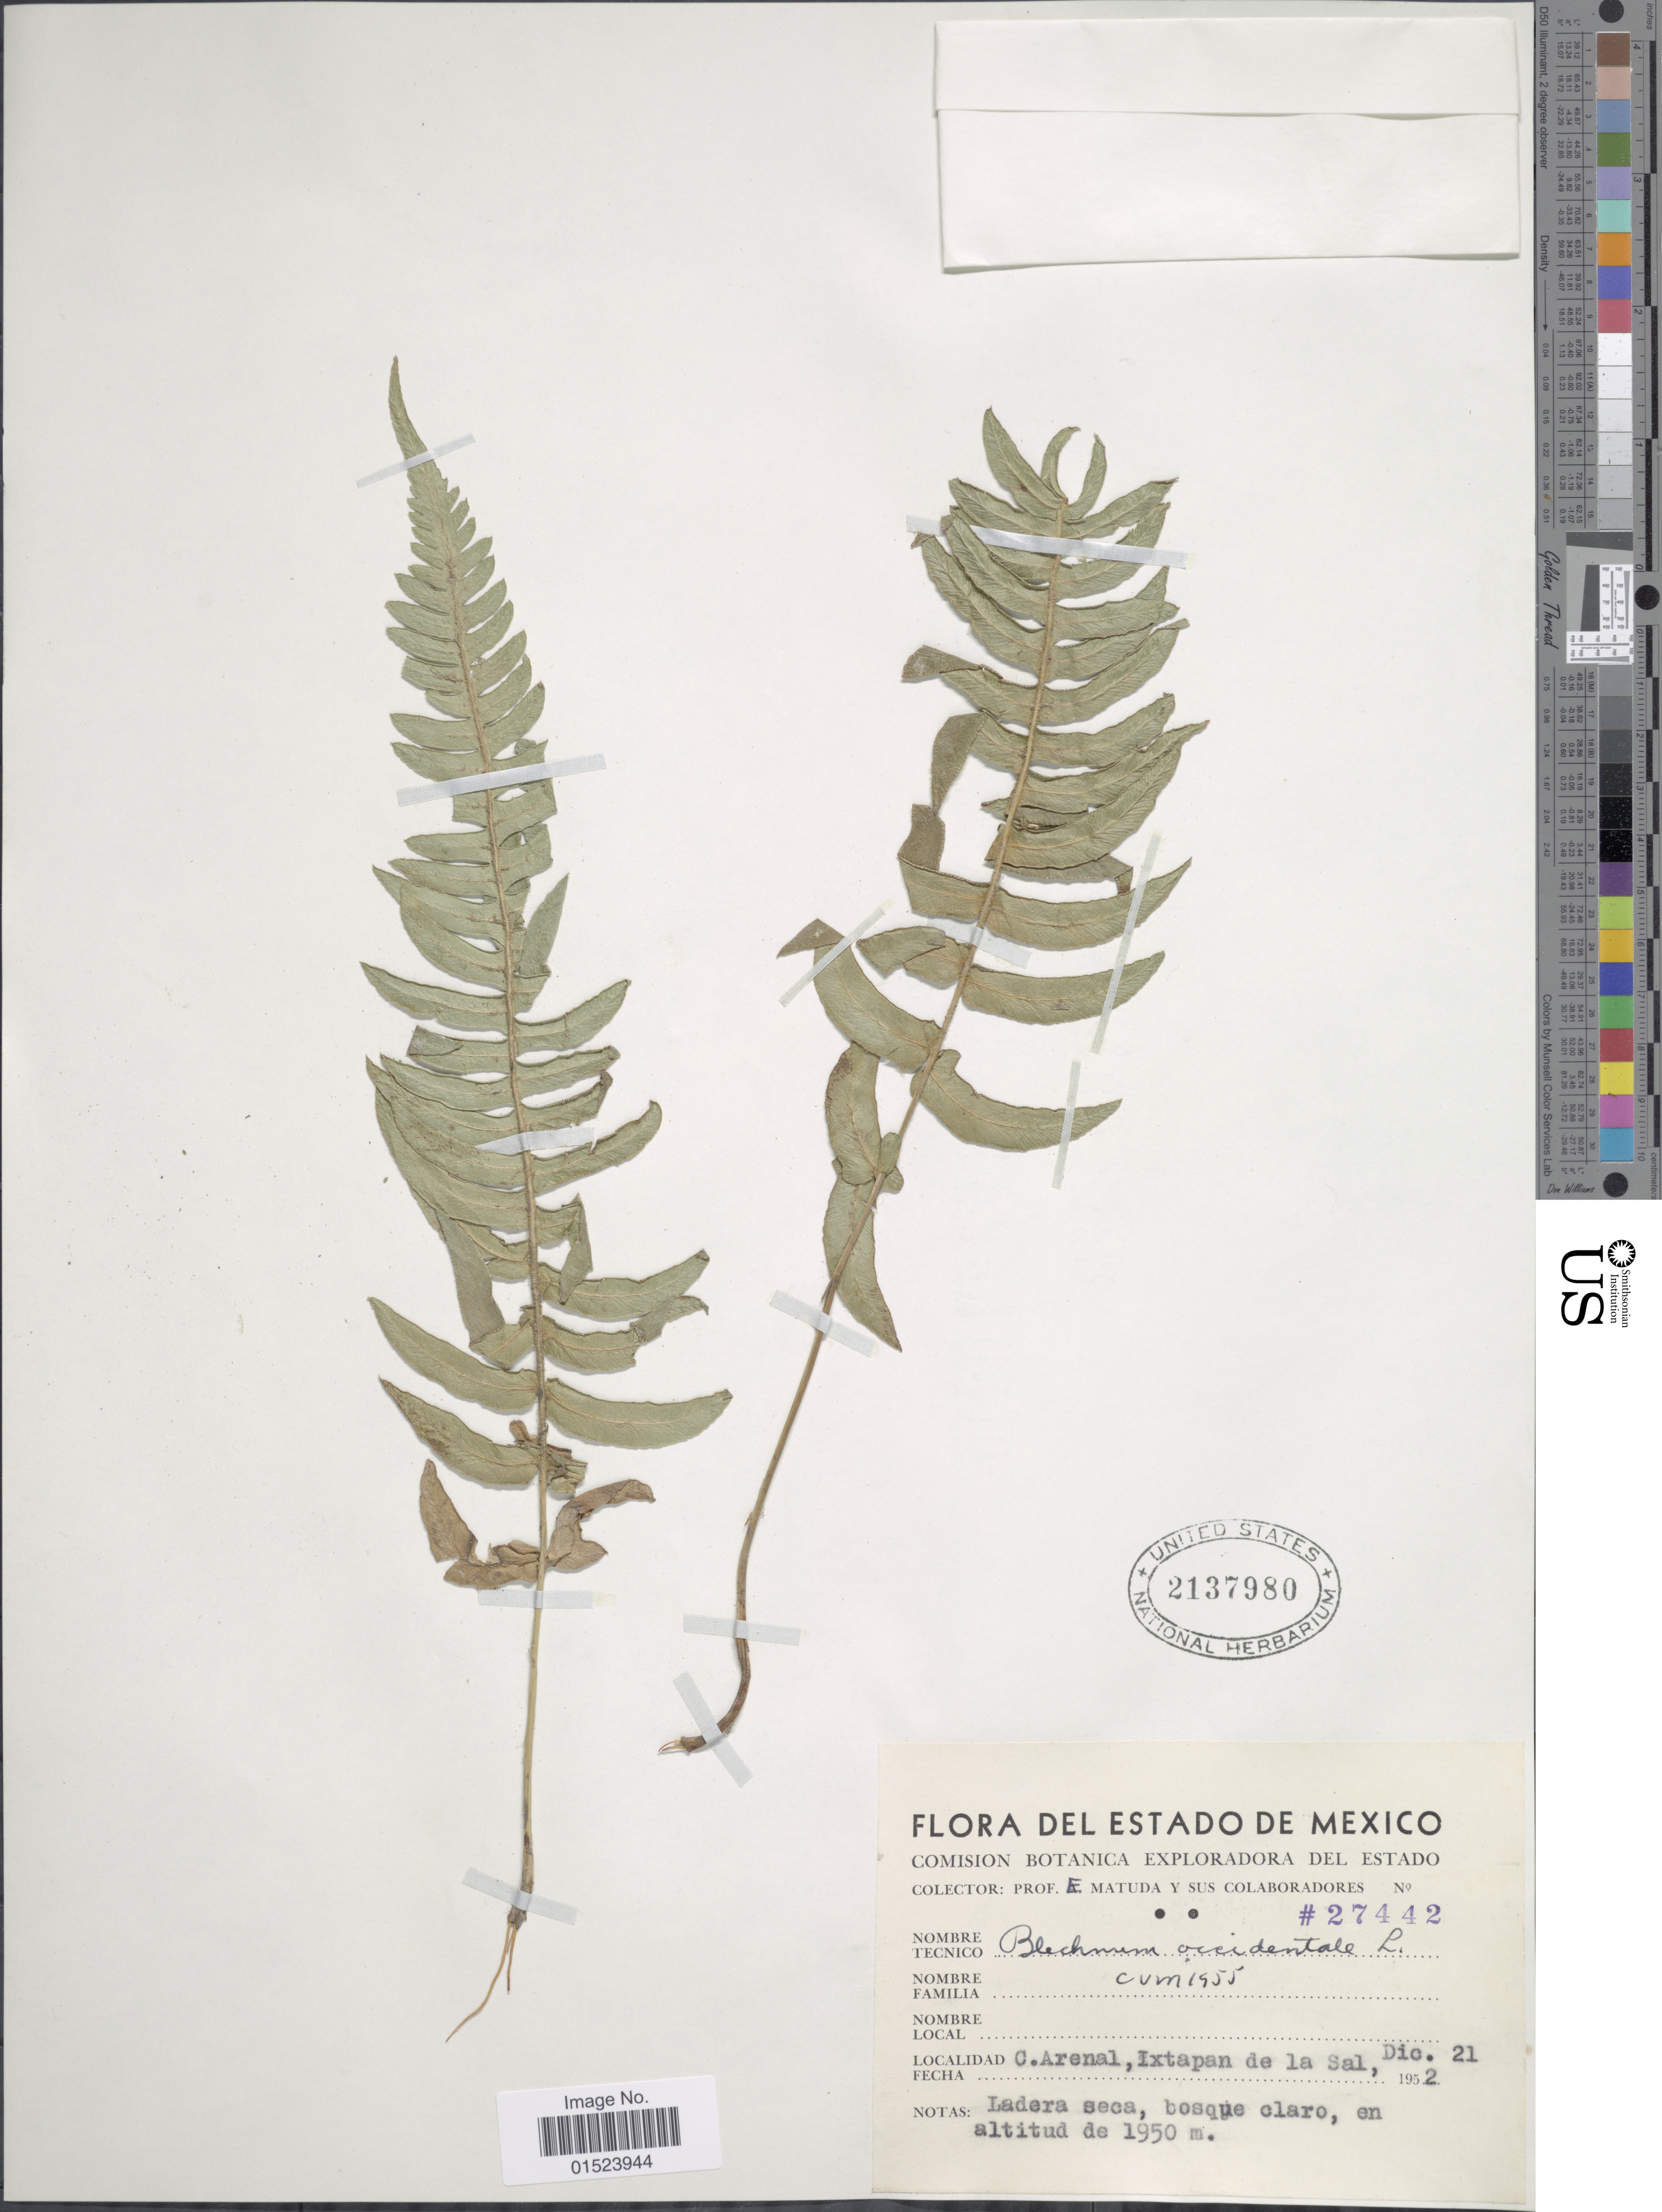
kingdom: Plantae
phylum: Tracheophyta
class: Polypodiopsida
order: Polypodiales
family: Blechnaceae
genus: Blechnum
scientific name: Blechnum glandulosum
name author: Link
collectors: E. Matuda & Sus Colaboradores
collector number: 27442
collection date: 1952-12-21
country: Mexico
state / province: México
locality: C. Arenal, Ixtapan de la Sal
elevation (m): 1950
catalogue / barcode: US 2137980